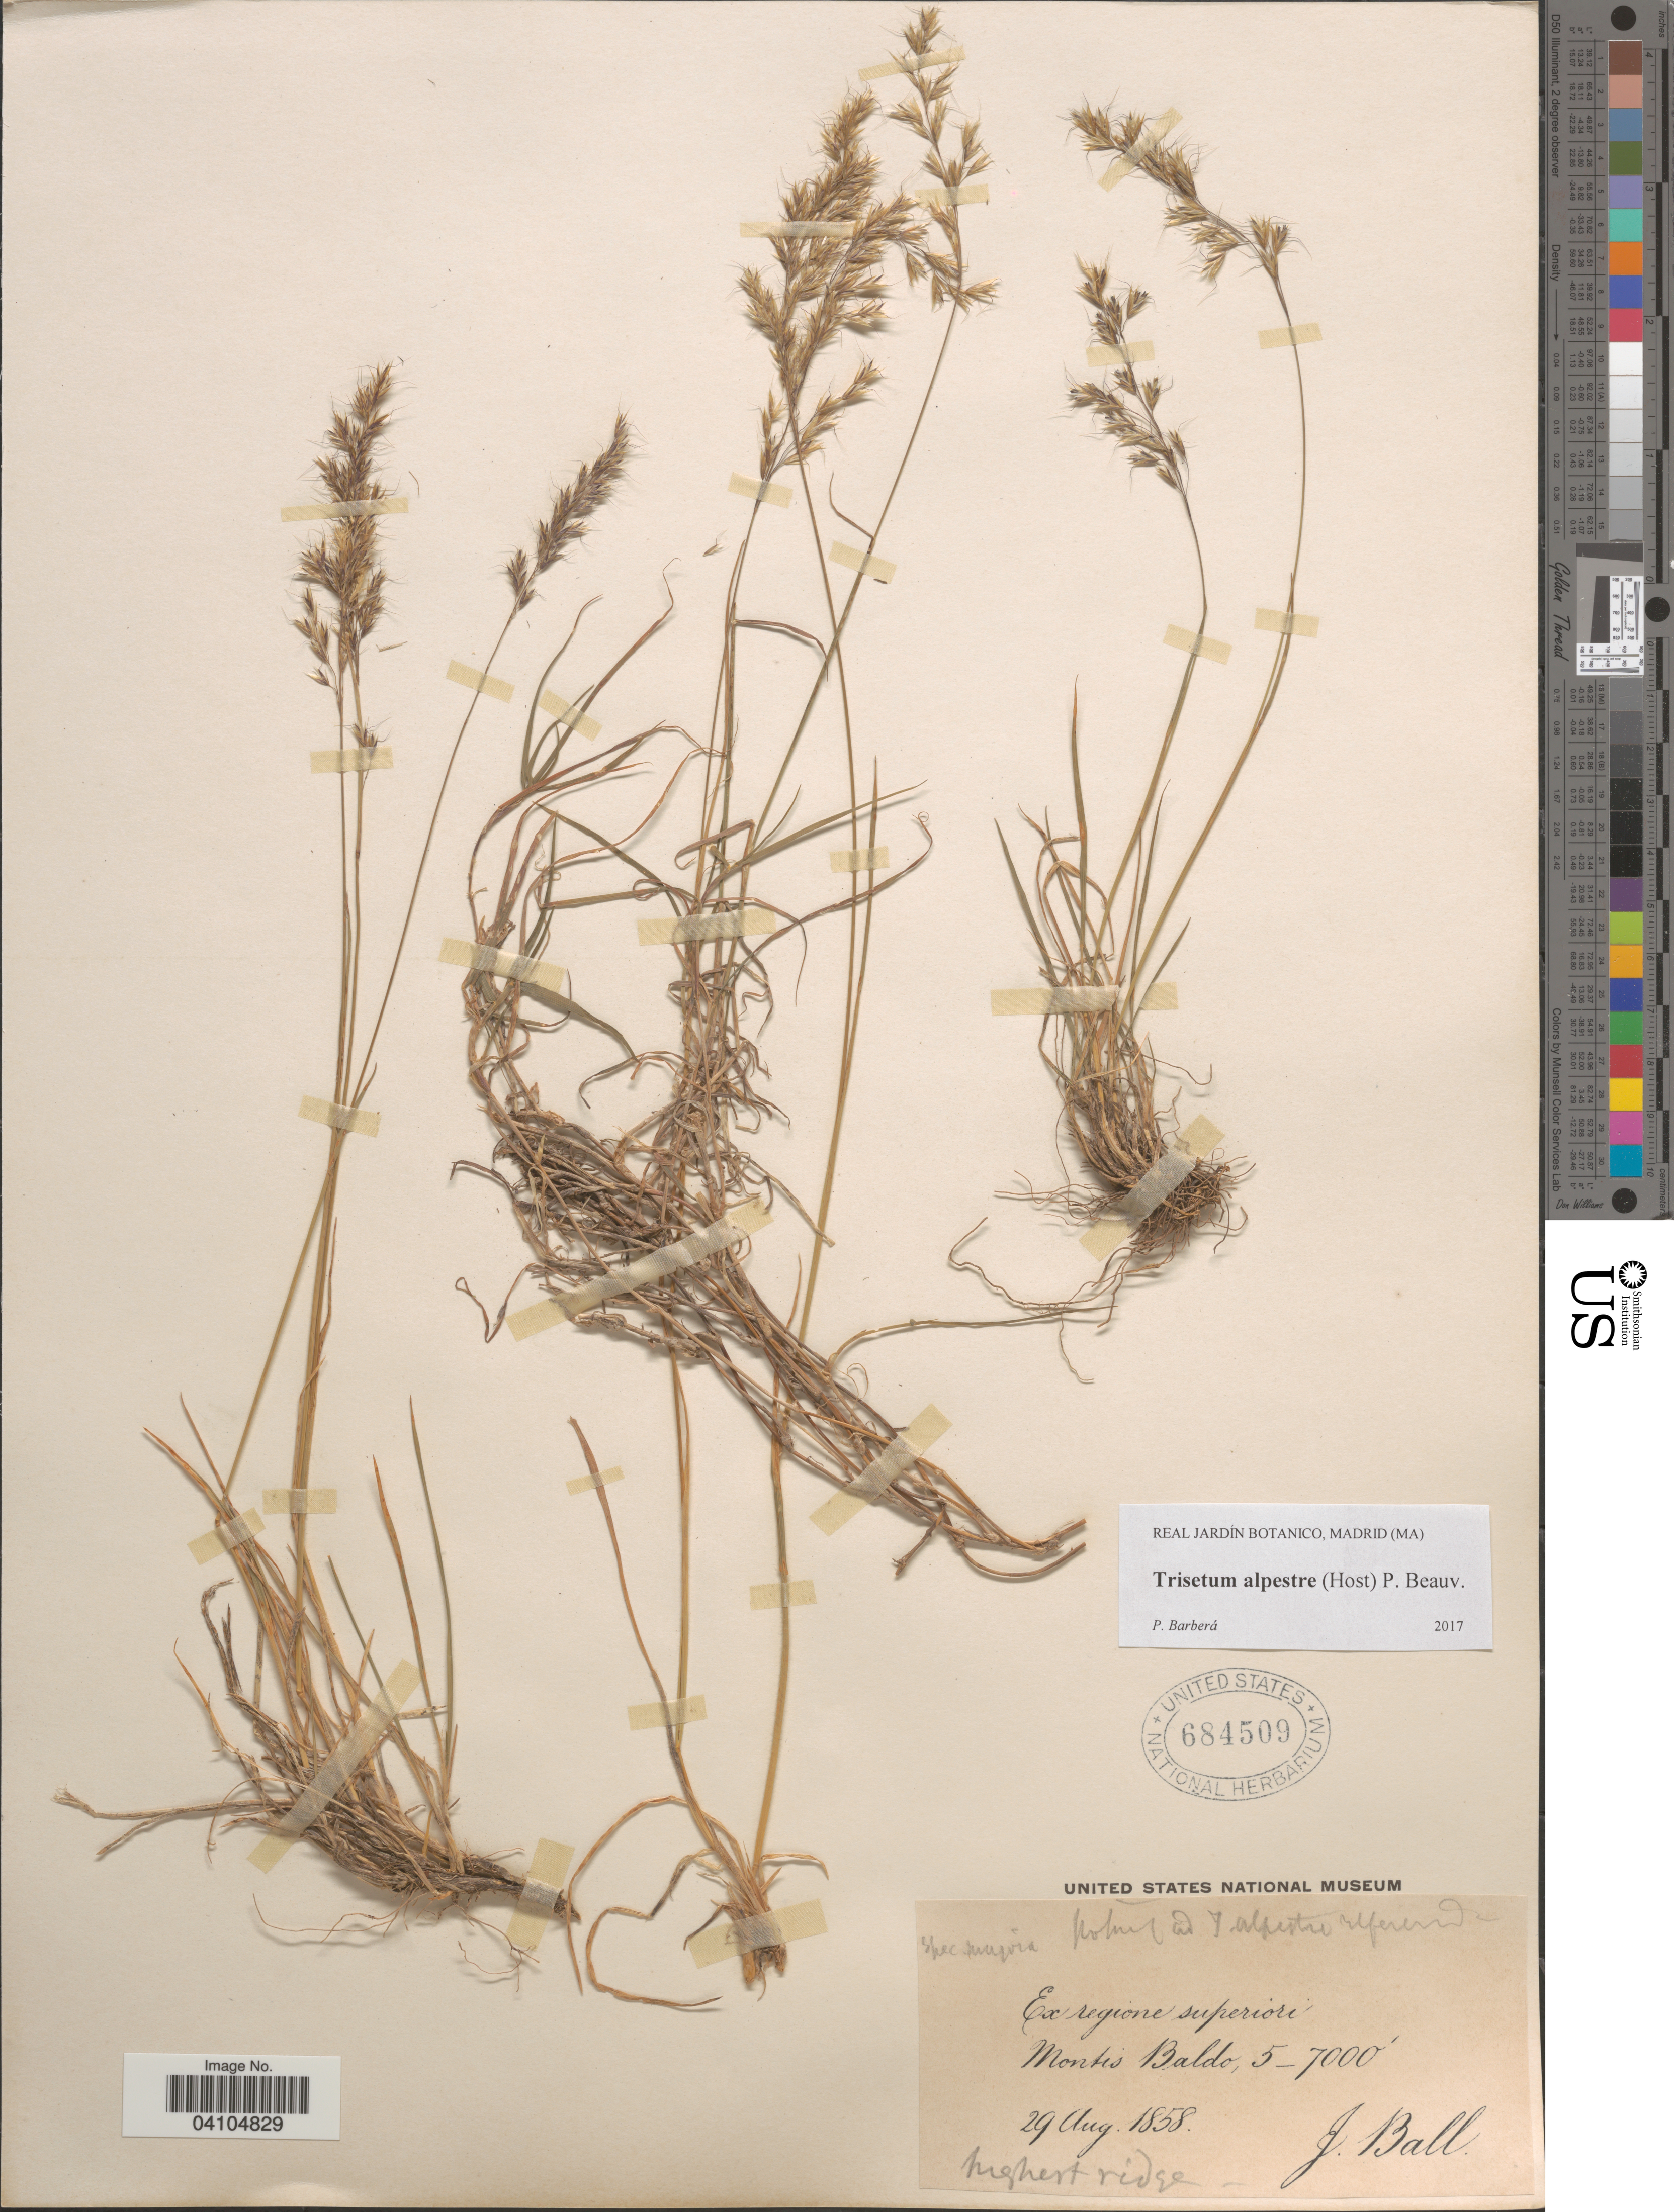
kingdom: Plantae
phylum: Tracheophyta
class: Liliopsida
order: Poales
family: Poaceae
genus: Acrospelion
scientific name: Acrospelion alpestre ined.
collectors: J. Ball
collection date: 1858-08-29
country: Italy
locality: Ex regione superiori. Montis Baldo.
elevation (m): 1524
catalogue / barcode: US 684509